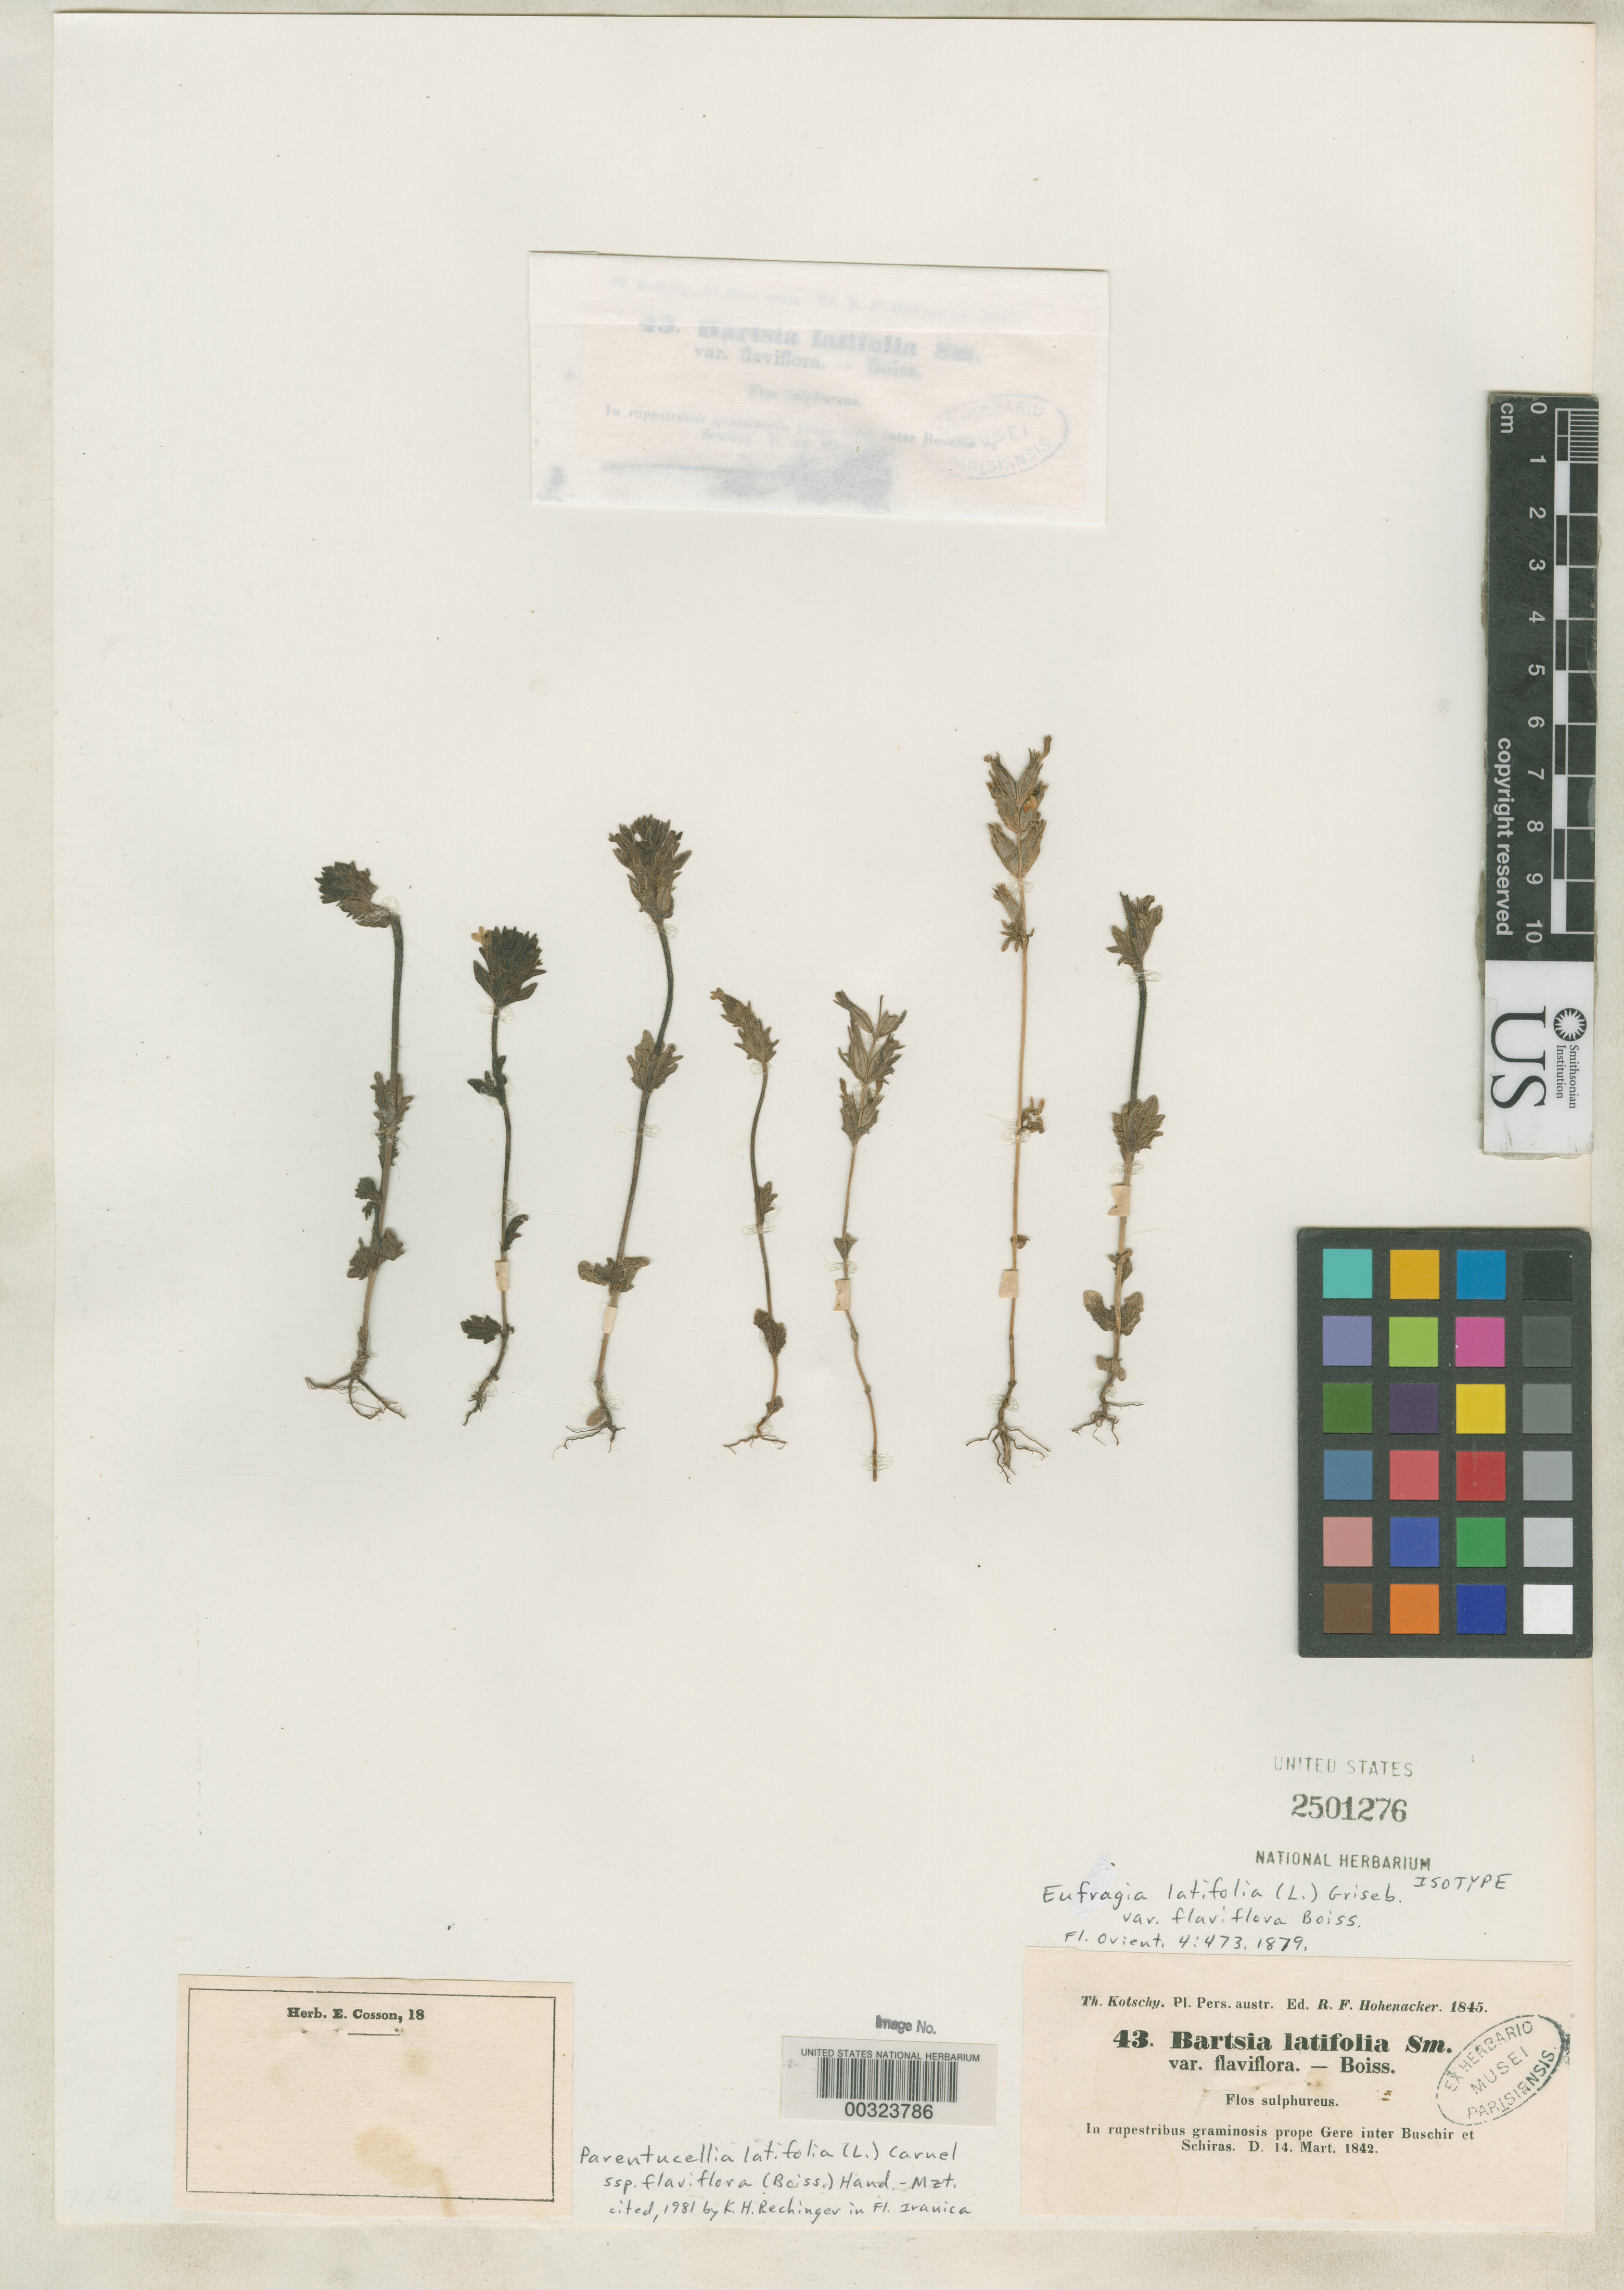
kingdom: Plantae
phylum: Tracheophyta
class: Magnoliopsida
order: Lamiales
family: Orobanchaceae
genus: Euphrasia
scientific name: Euphrasia latifolia var. flaviflora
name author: Boiss.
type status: Isotype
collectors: K. G. Kotschy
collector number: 43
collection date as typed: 14 Mar 1842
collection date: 1842-03-14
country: Iran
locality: Gere between Buschir and Schiras.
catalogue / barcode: US 2501276